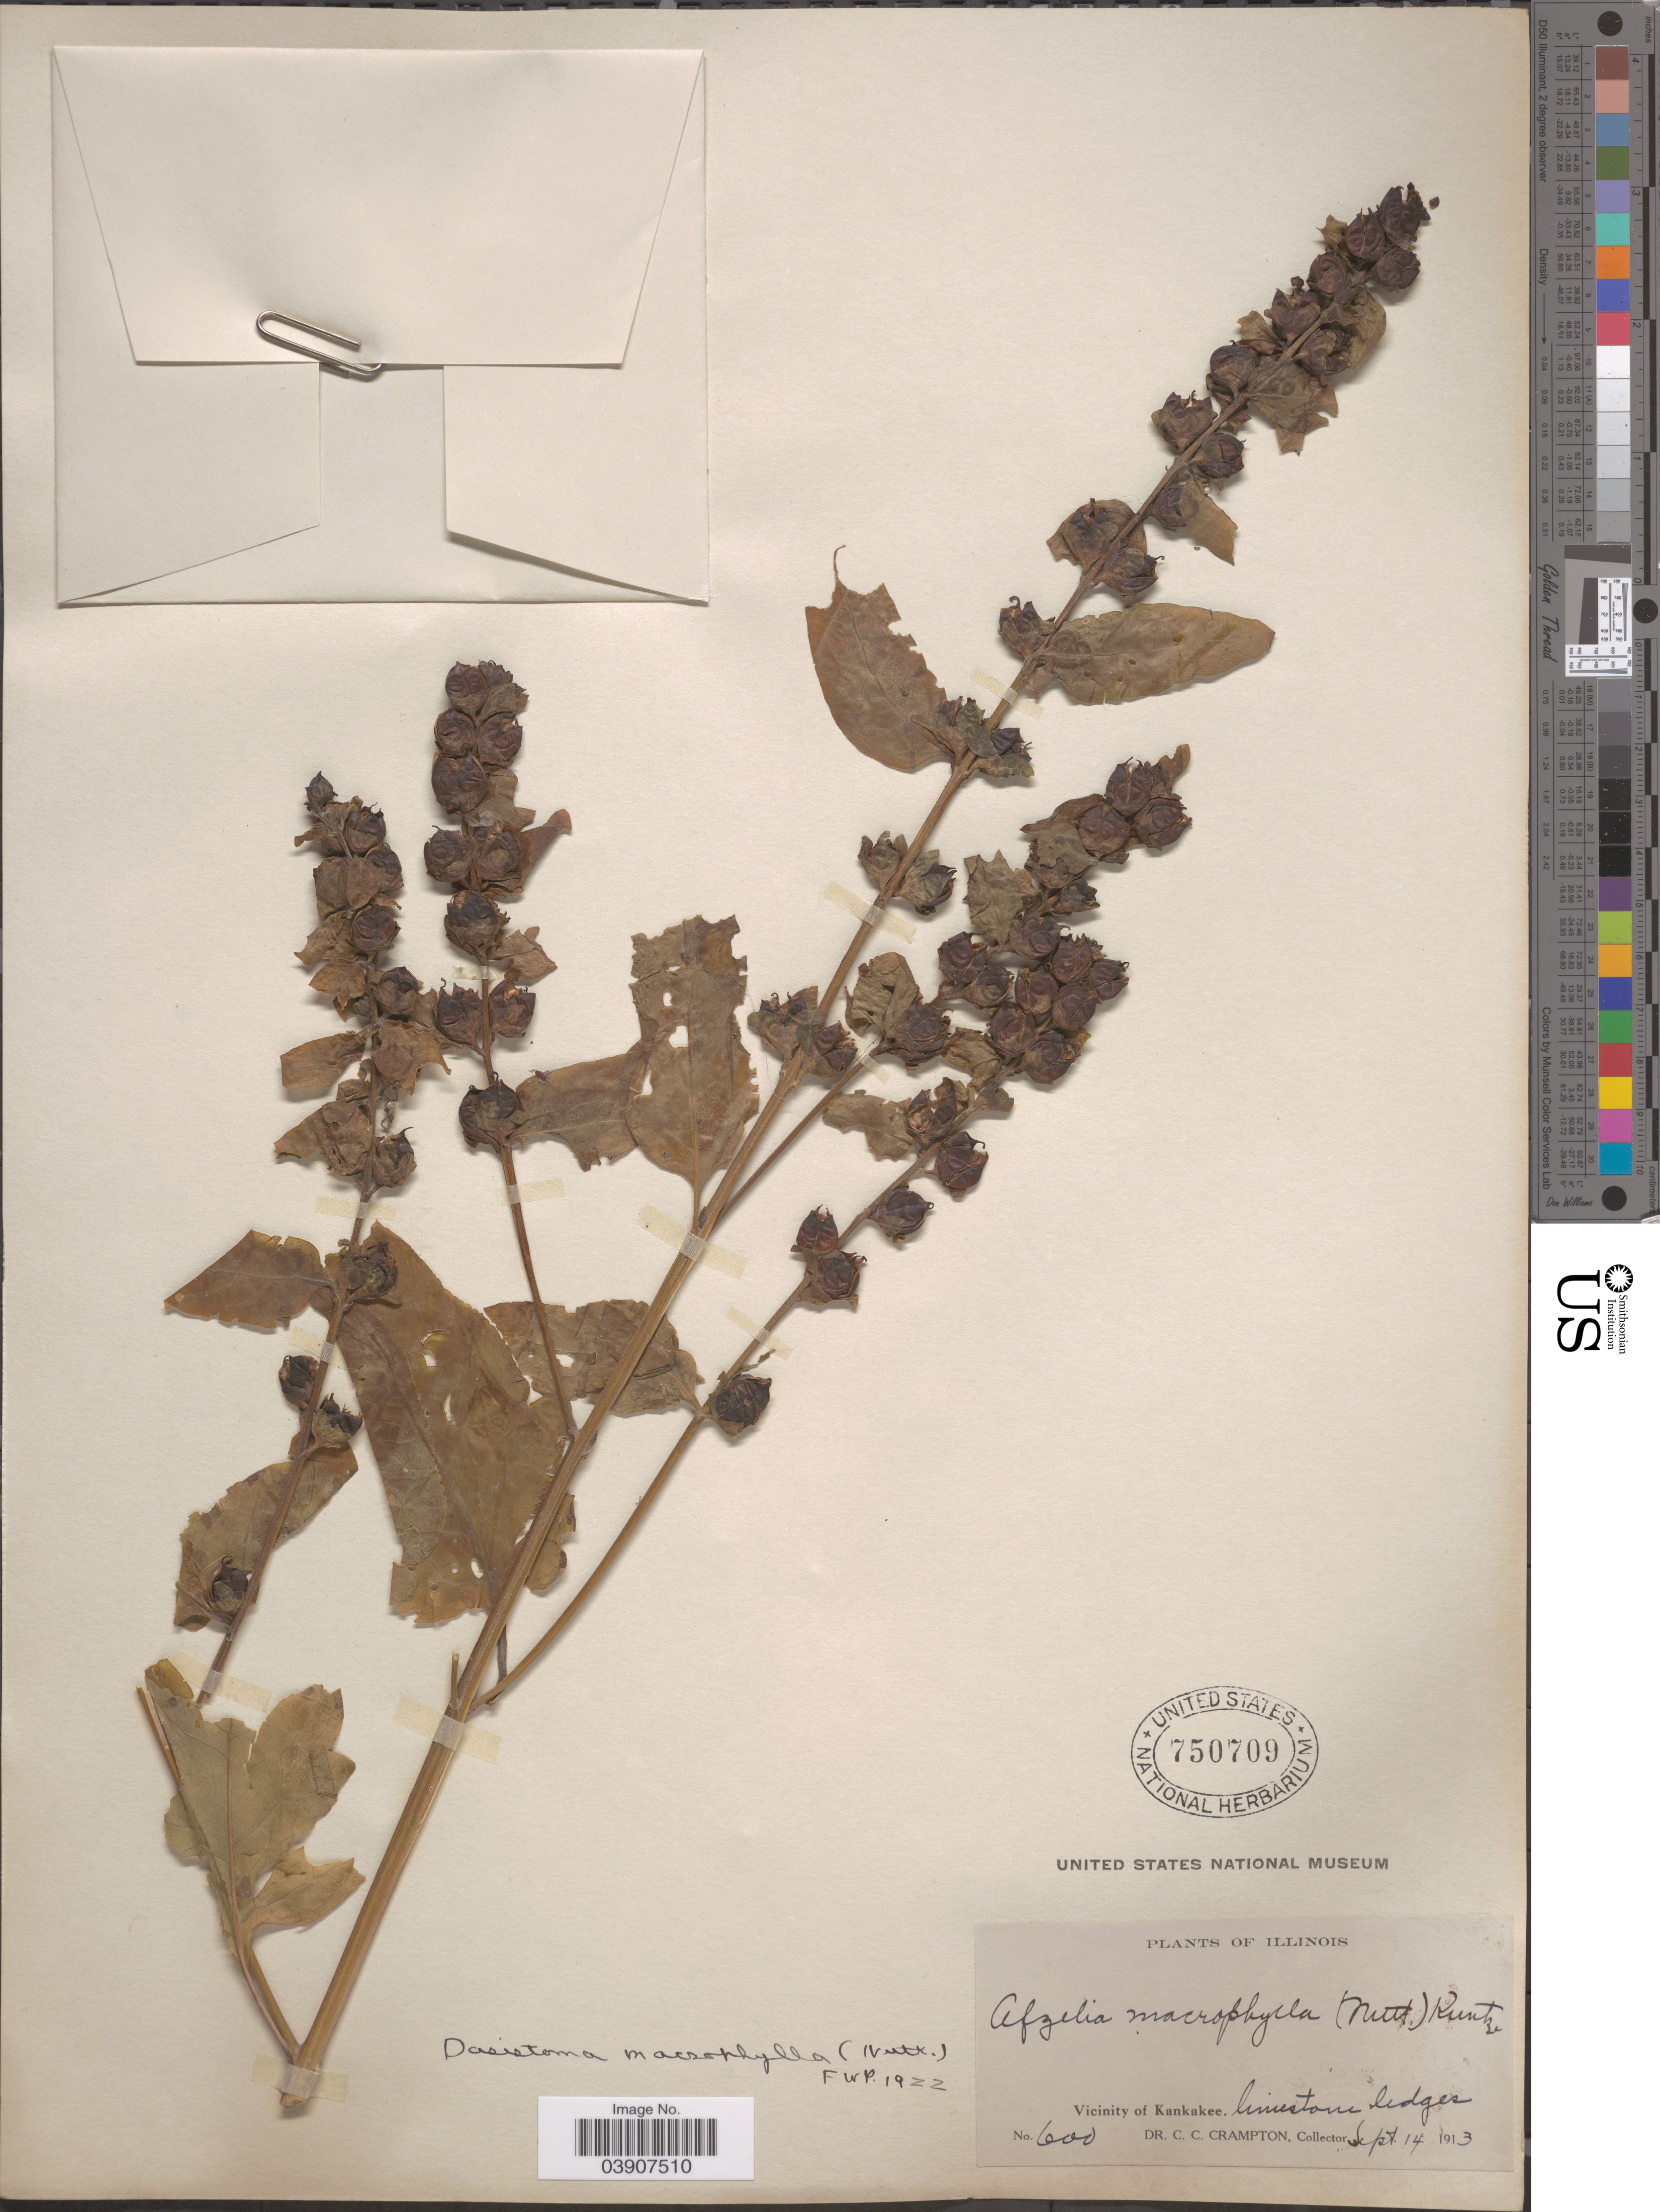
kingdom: Plantae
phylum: Tracheophyta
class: Magnoliopsida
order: Lamiales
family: Orobanchaceae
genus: Dasistoma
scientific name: Dasistoma macrophylla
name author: (Nutt.) Raf.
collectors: C. Crampton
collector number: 600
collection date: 1913-09-14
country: United States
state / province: Illinois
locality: Vicinity of Kankakee.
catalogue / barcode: US 750709